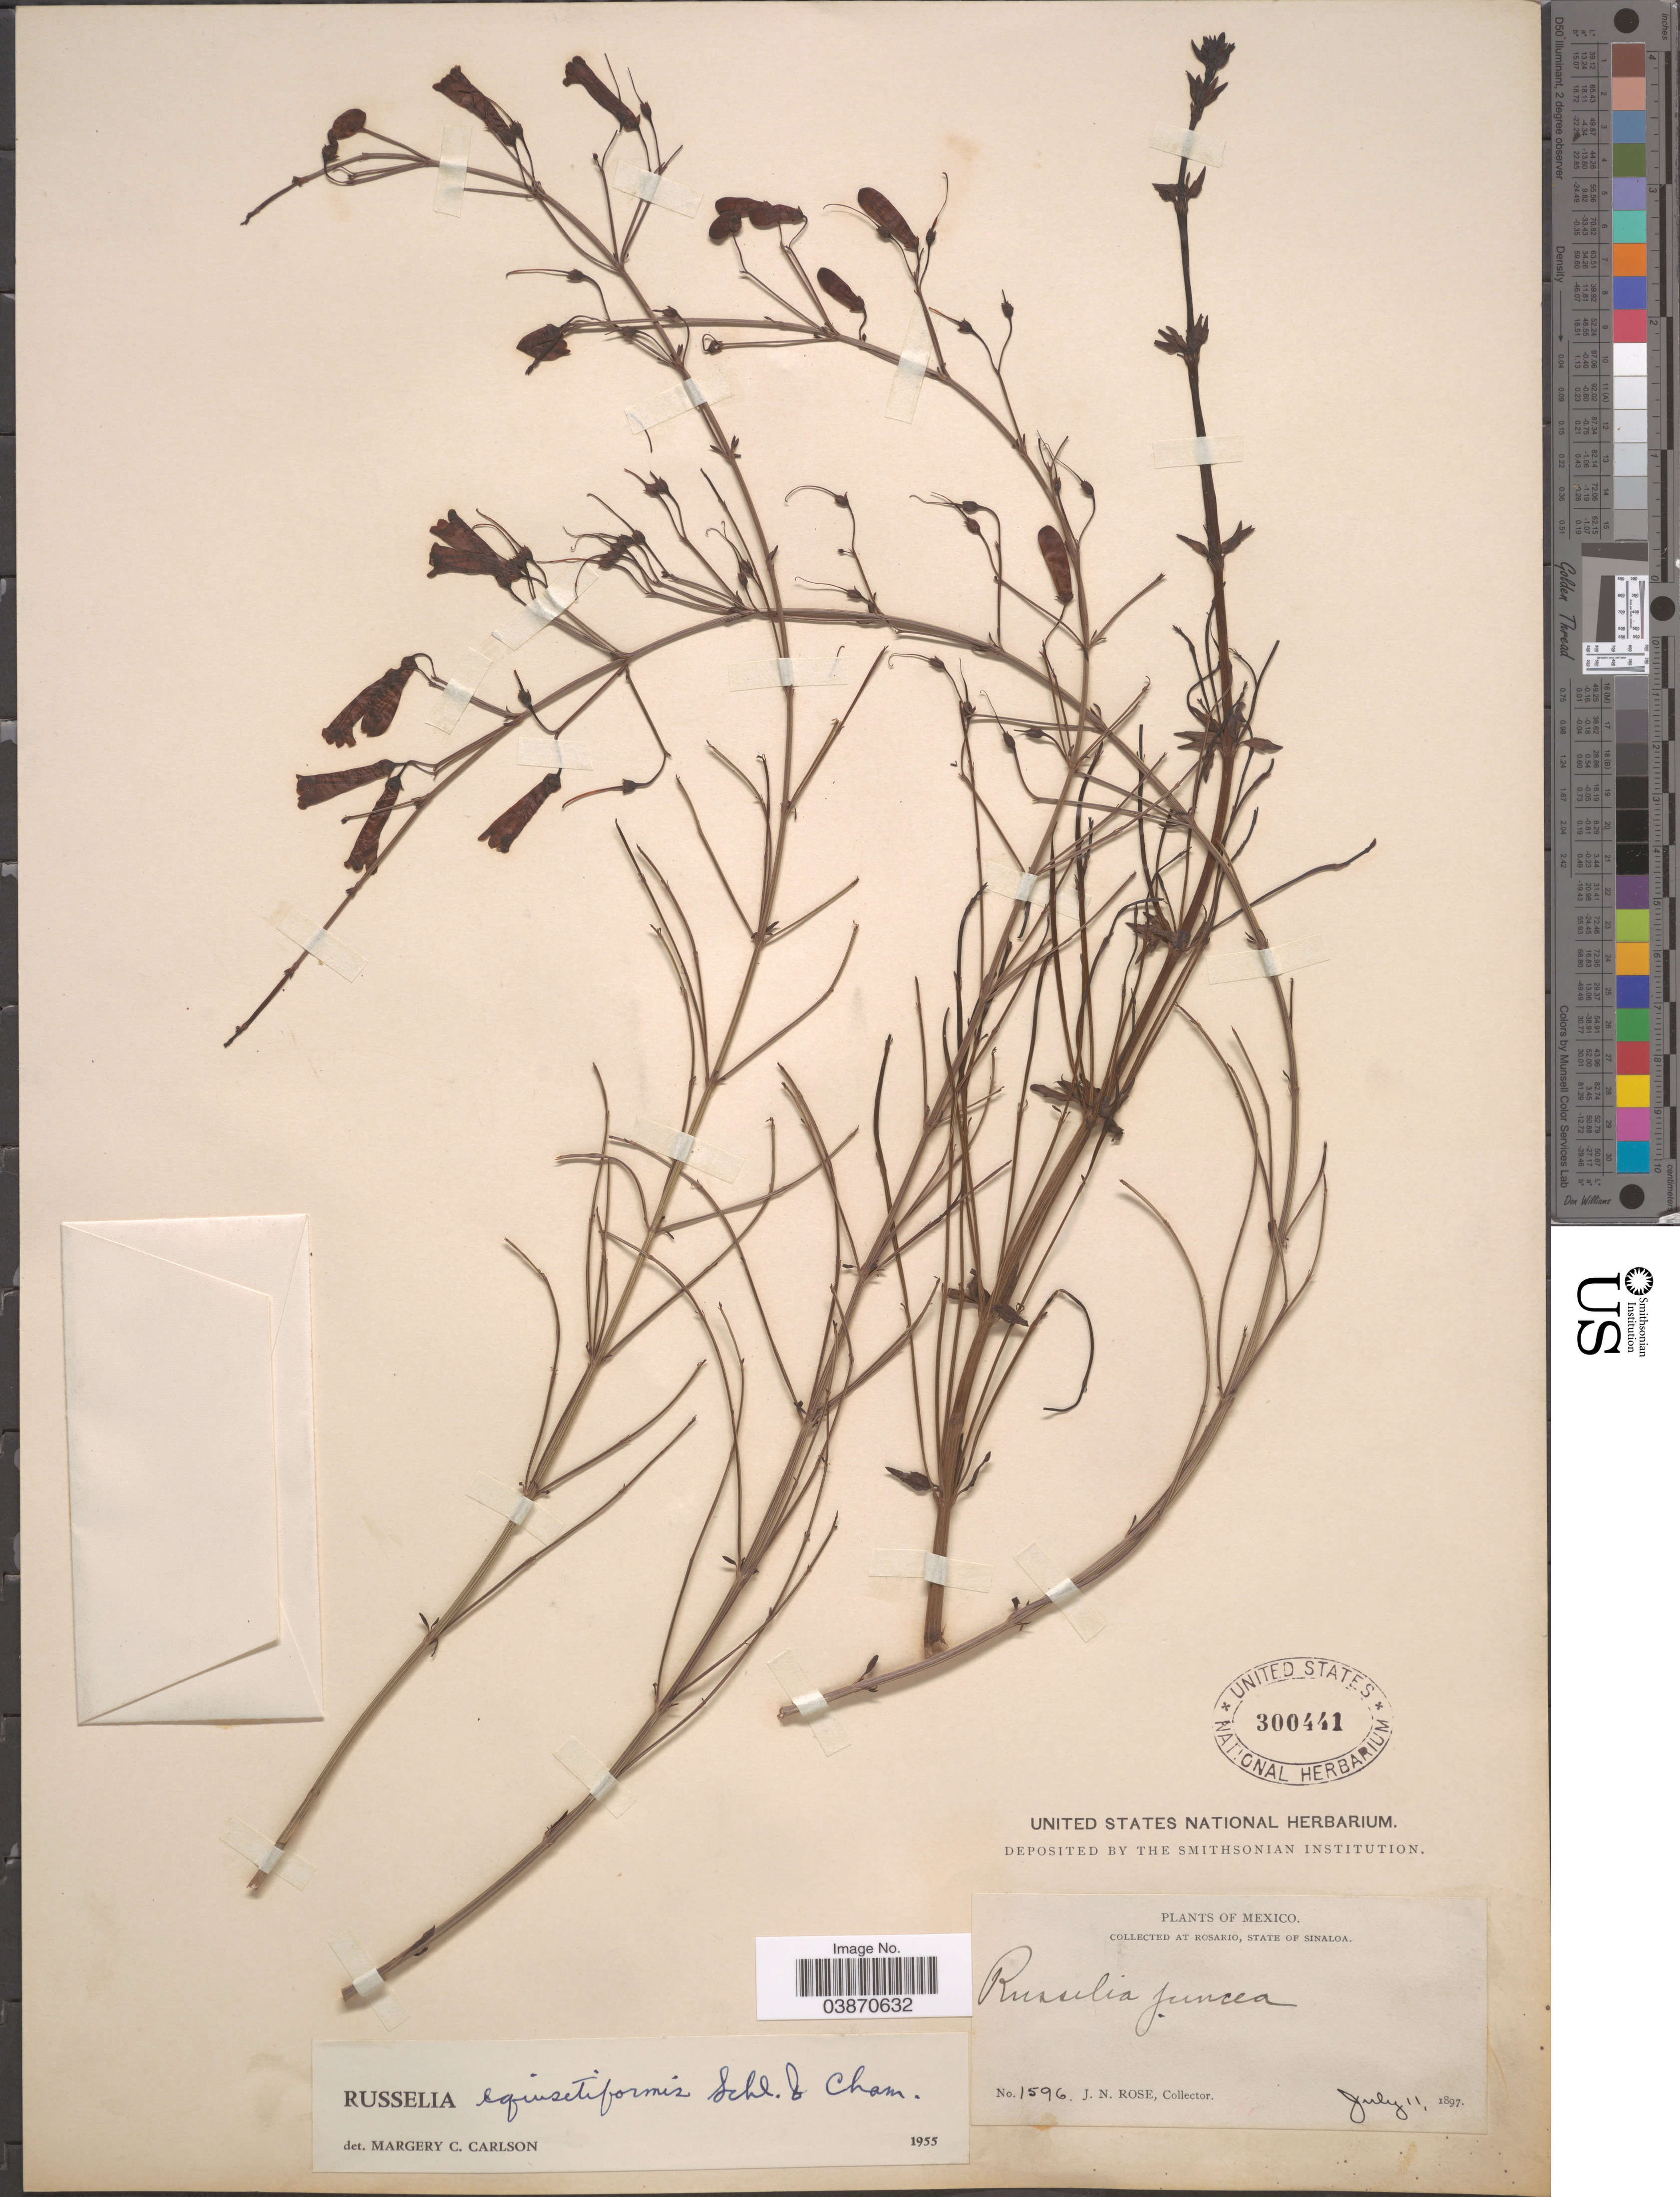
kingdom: Plantae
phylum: Tracheophyta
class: Magnoliopsida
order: Lamiales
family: Plantaginaceae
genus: Russelia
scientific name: Russelia equisetiformis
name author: Schltdl. & Cham.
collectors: J. N. Rose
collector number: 1596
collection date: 1897-07-11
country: Mexico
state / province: Sinaloa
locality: At Rosario.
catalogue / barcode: US 300441